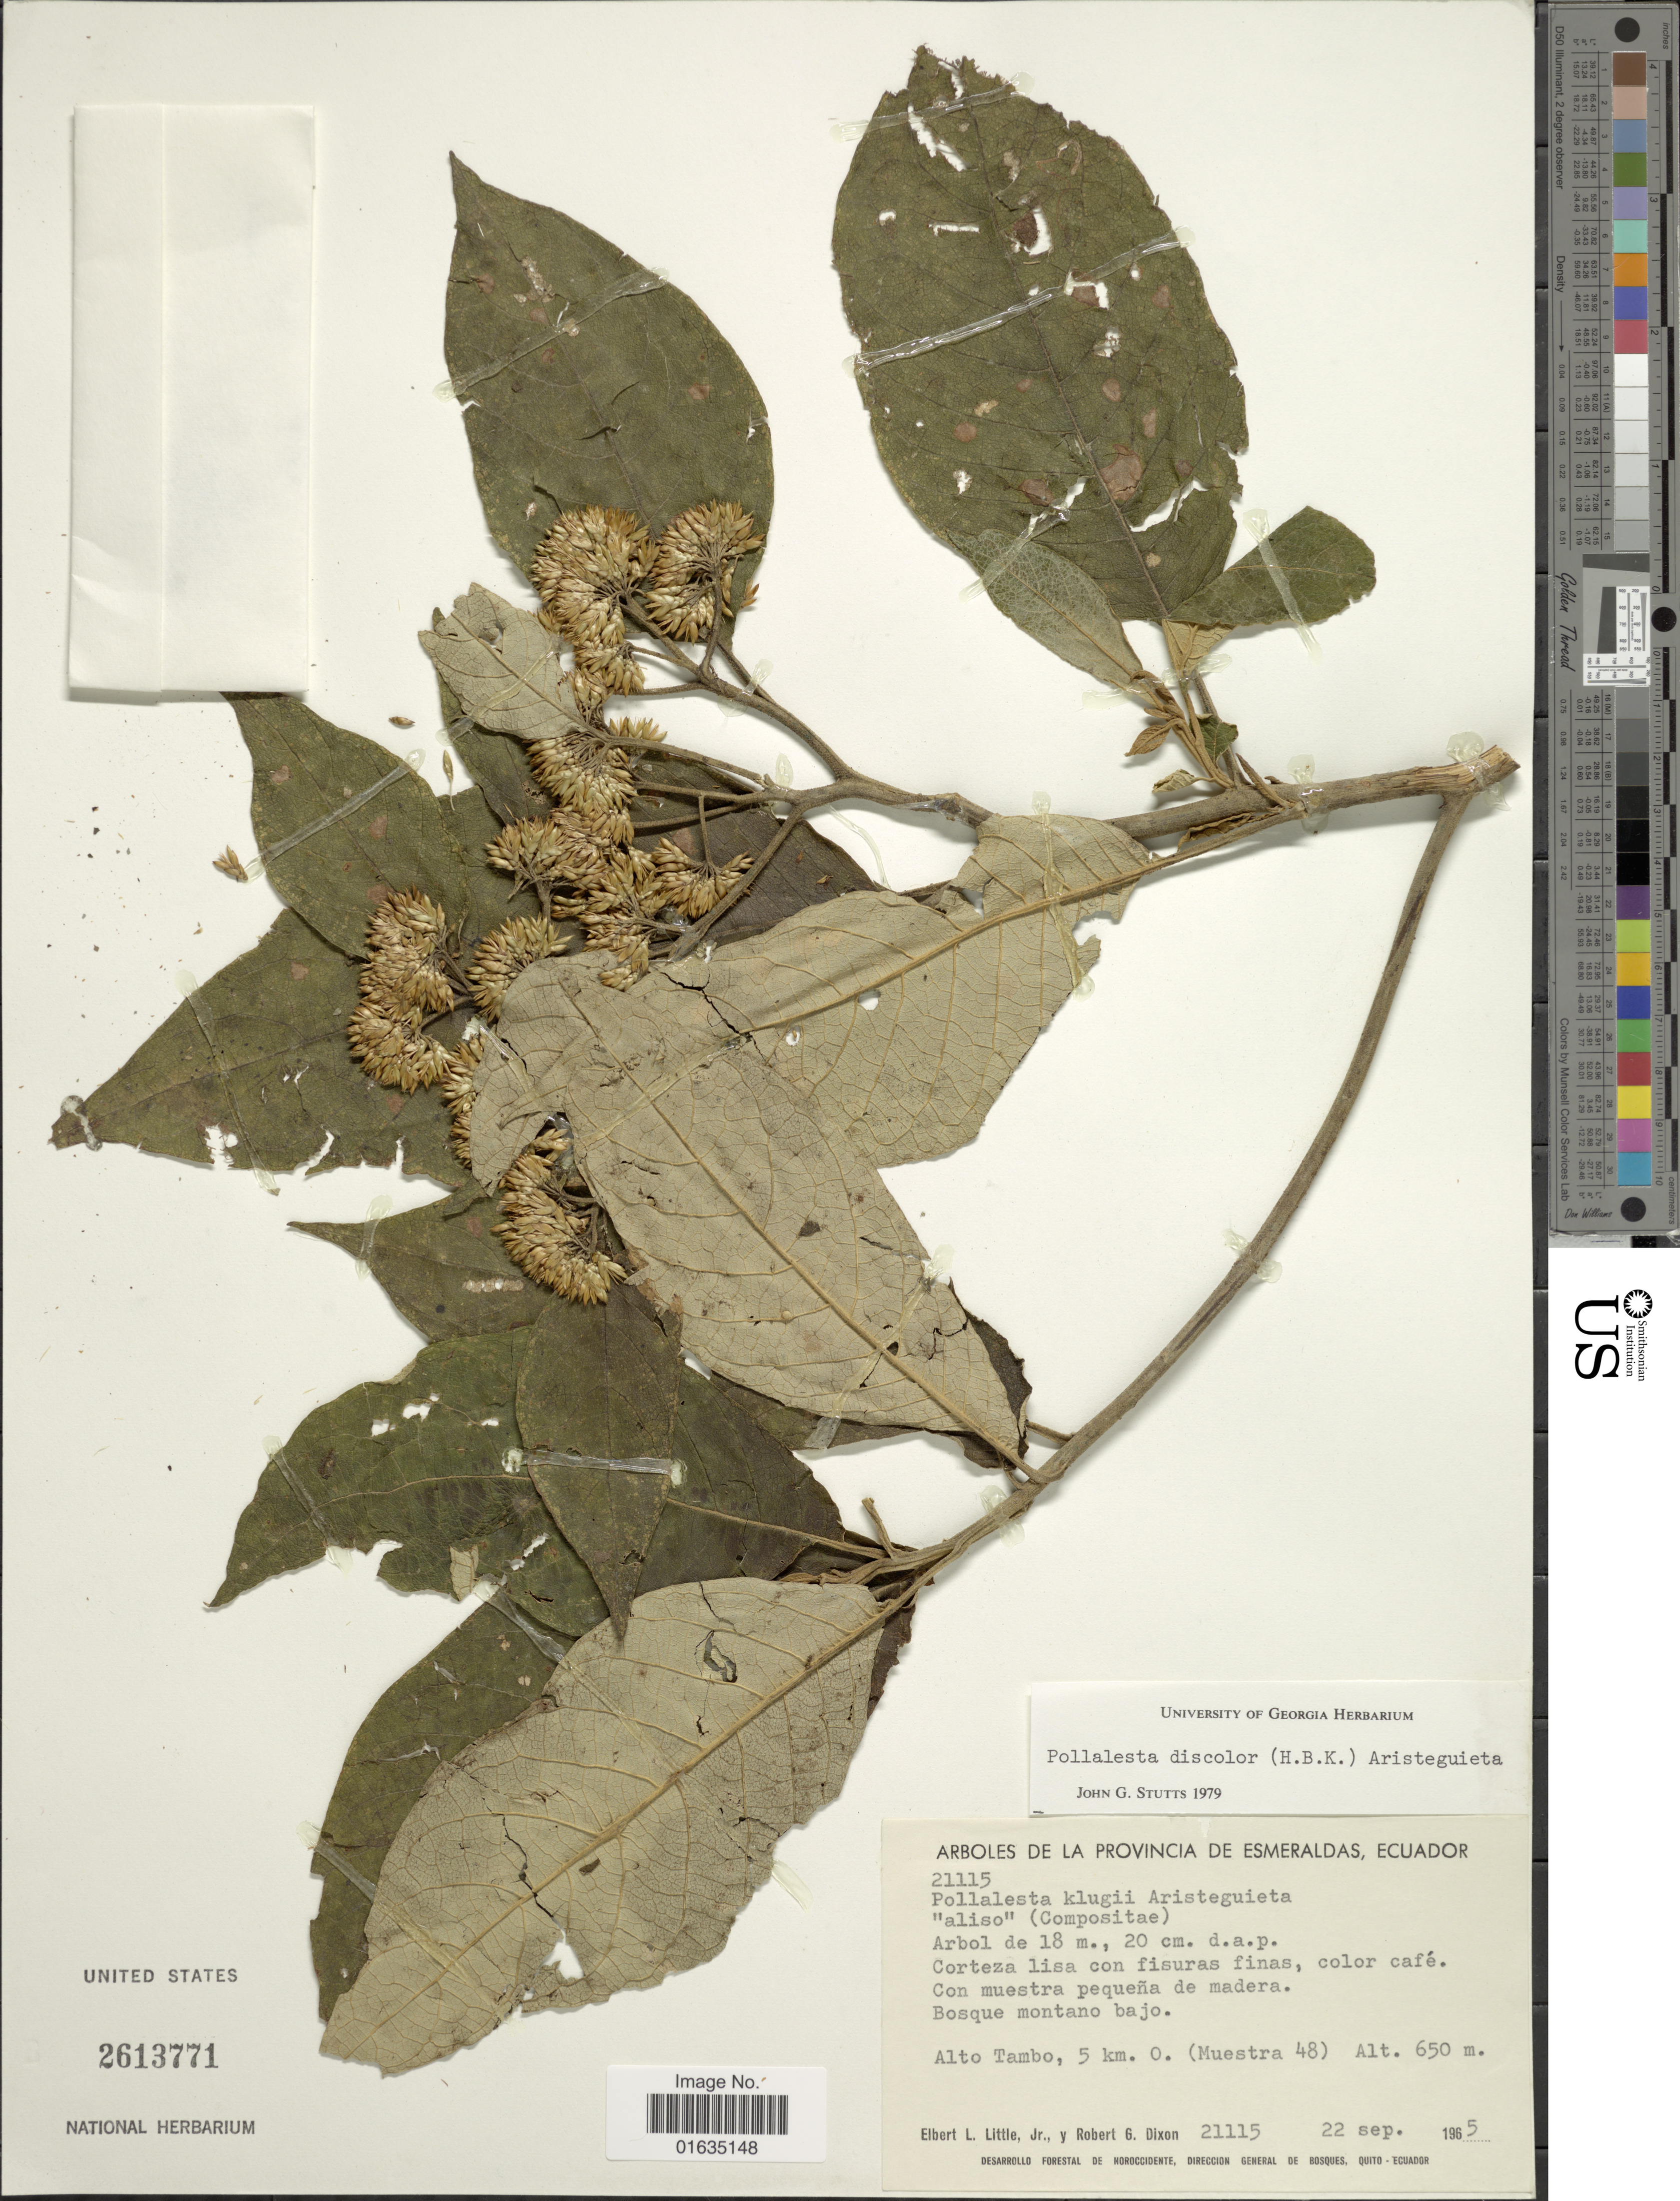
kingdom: Plantae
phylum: Tracheophyta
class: Magnoliopsida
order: Asterales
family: Asteraceae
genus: Pollalesta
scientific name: Pollalesta discolor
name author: (Kunth) Aristeg.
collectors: E. L. Little & R. G. Dixon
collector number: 21115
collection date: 1965-09-22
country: Ecuador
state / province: Esmeraldas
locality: Provincia de Esmeraldas, Alto Tambo, 5 km O. (Muestra 48)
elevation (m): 650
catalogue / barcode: US 2613771